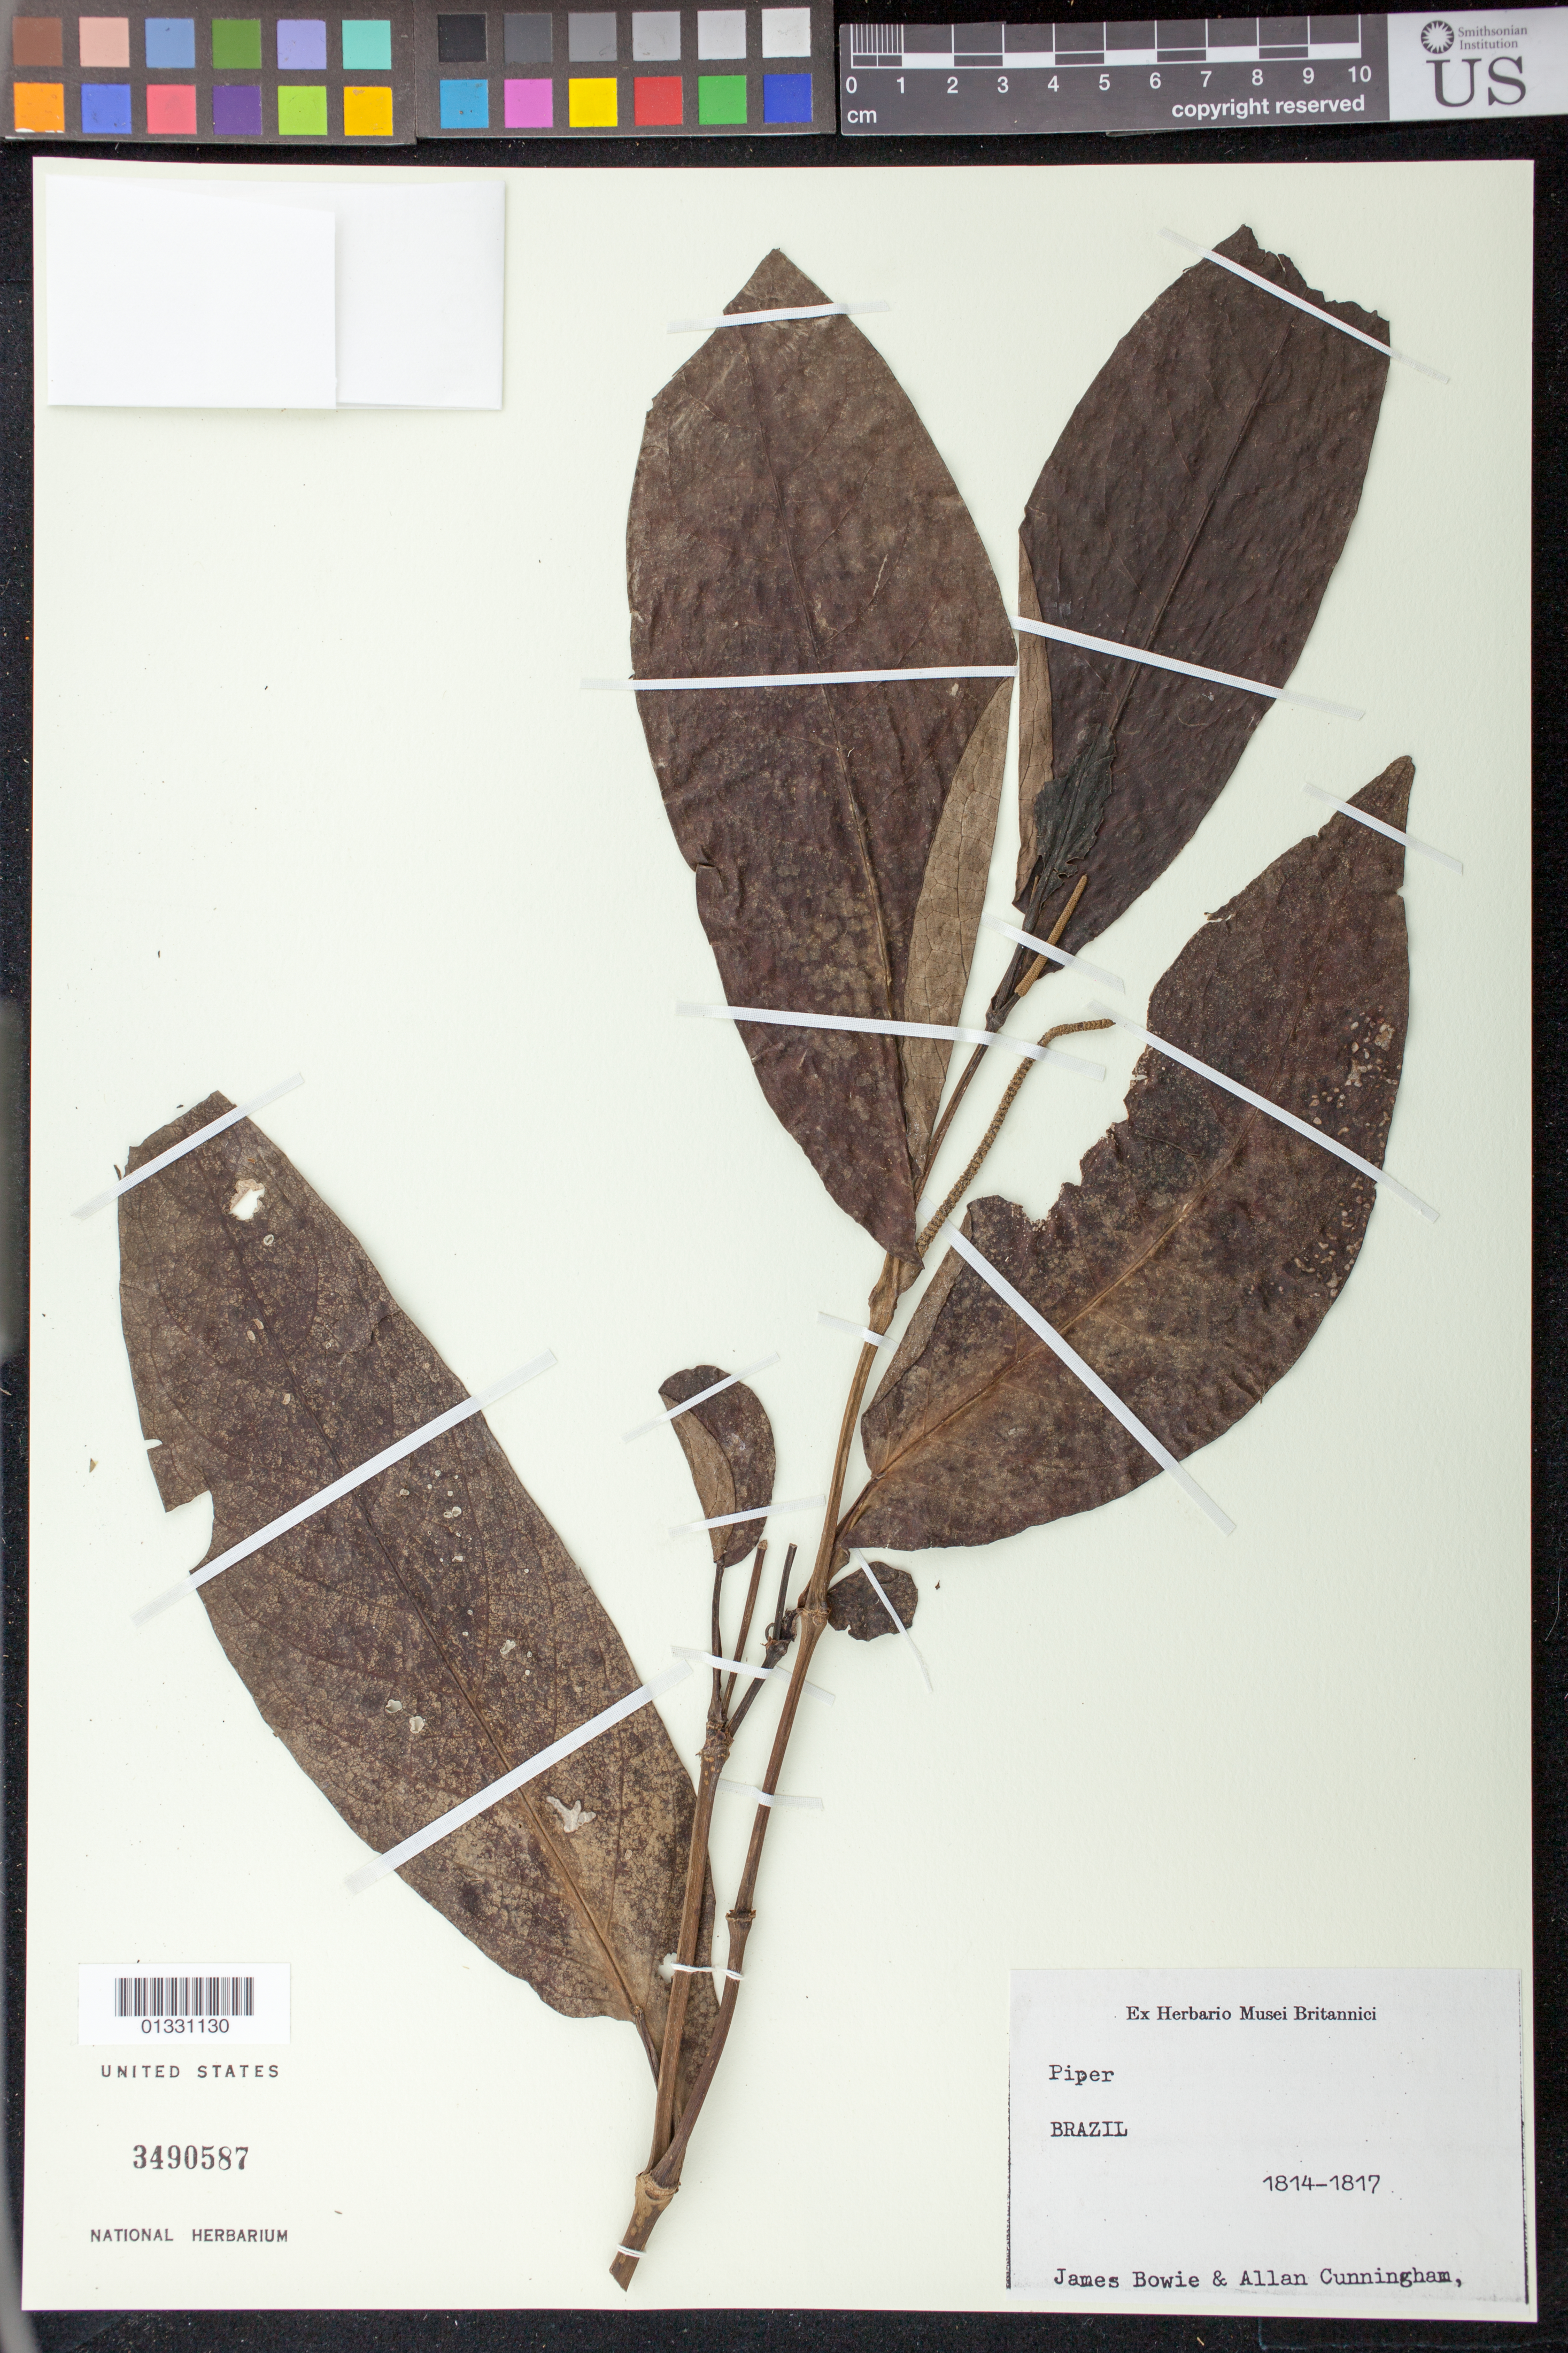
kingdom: Plantae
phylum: Tracheophyta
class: Magnoliopsida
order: Piperales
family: Piperaceae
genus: Piper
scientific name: Piper arborescens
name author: Roxb.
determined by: Jaramillo, M. Alejandra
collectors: -. Bowie & A. Cunningham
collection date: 1904-12-18/1904-12-21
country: Brazil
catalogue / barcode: US 3490587